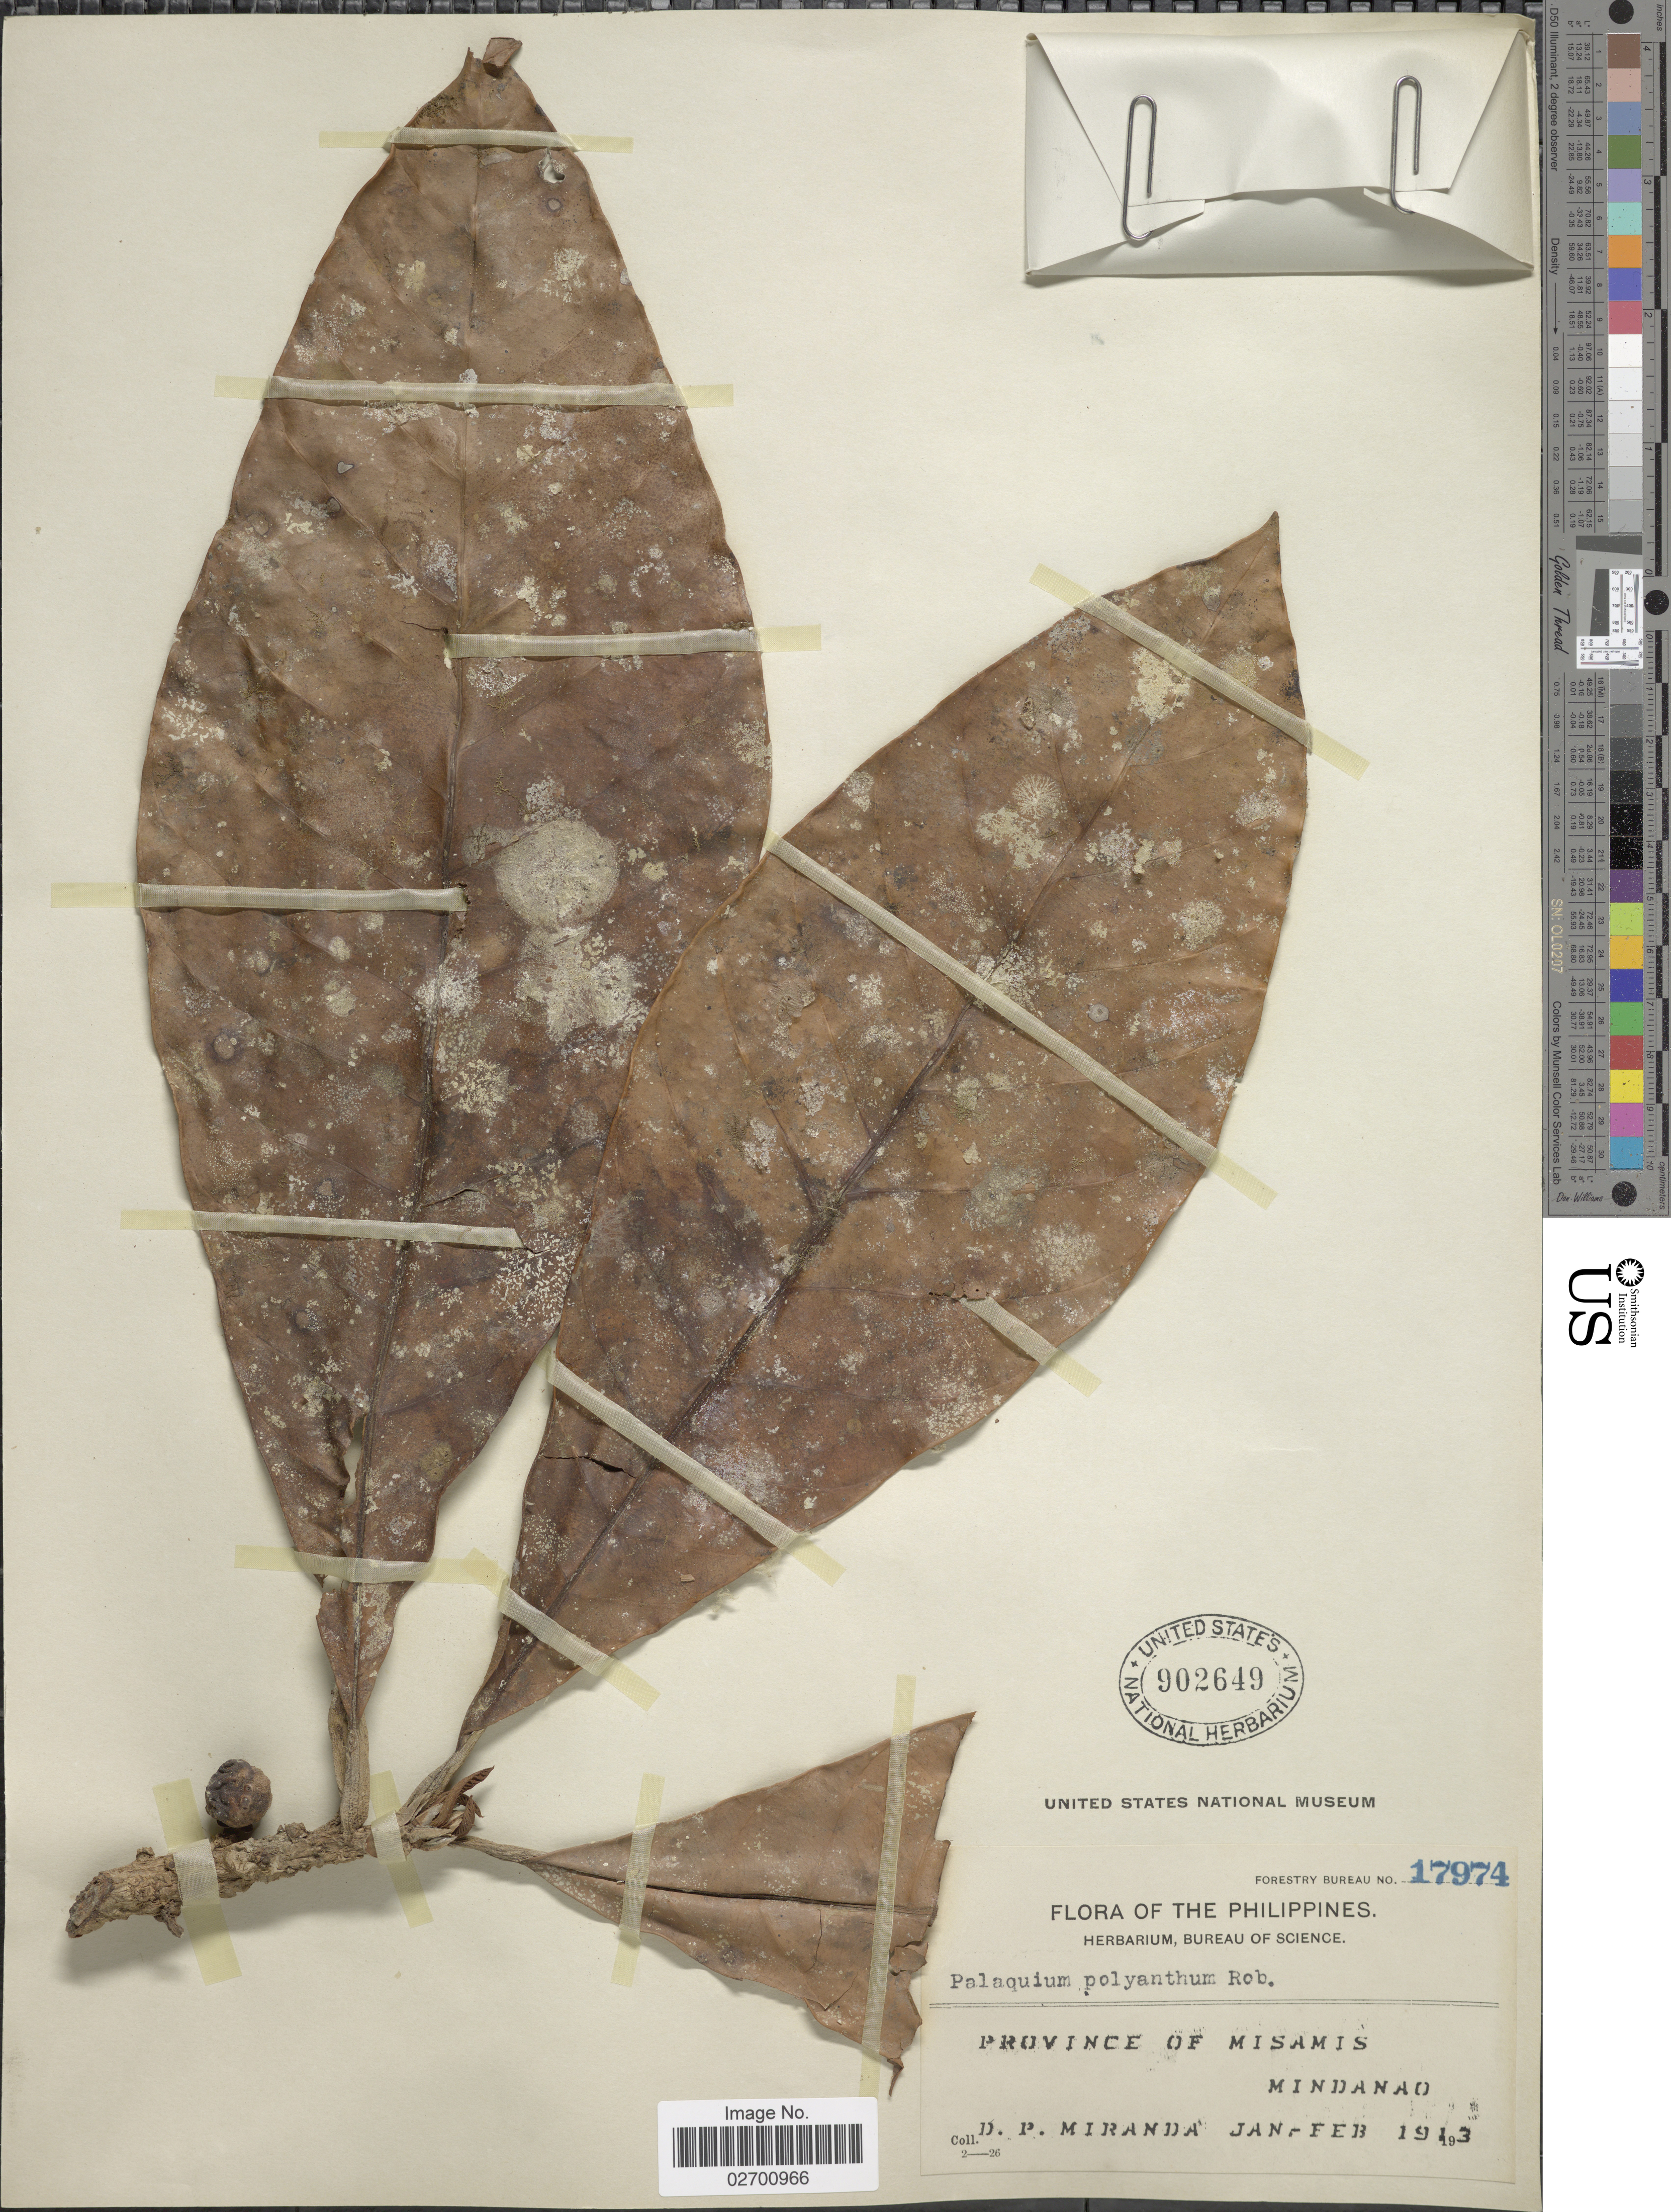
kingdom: Plantae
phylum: Tracheophyta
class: Magnoliopsida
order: Ericales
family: Sapotaceae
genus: Palaquium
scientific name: Palaquium polyandrum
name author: C.B. Rob.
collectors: D. P. Miranda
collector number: Forestry Bureau 17974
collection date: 1913-01/1913-02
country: Philippines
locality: Province of Misamis, Mindanao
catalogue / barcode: US 902649